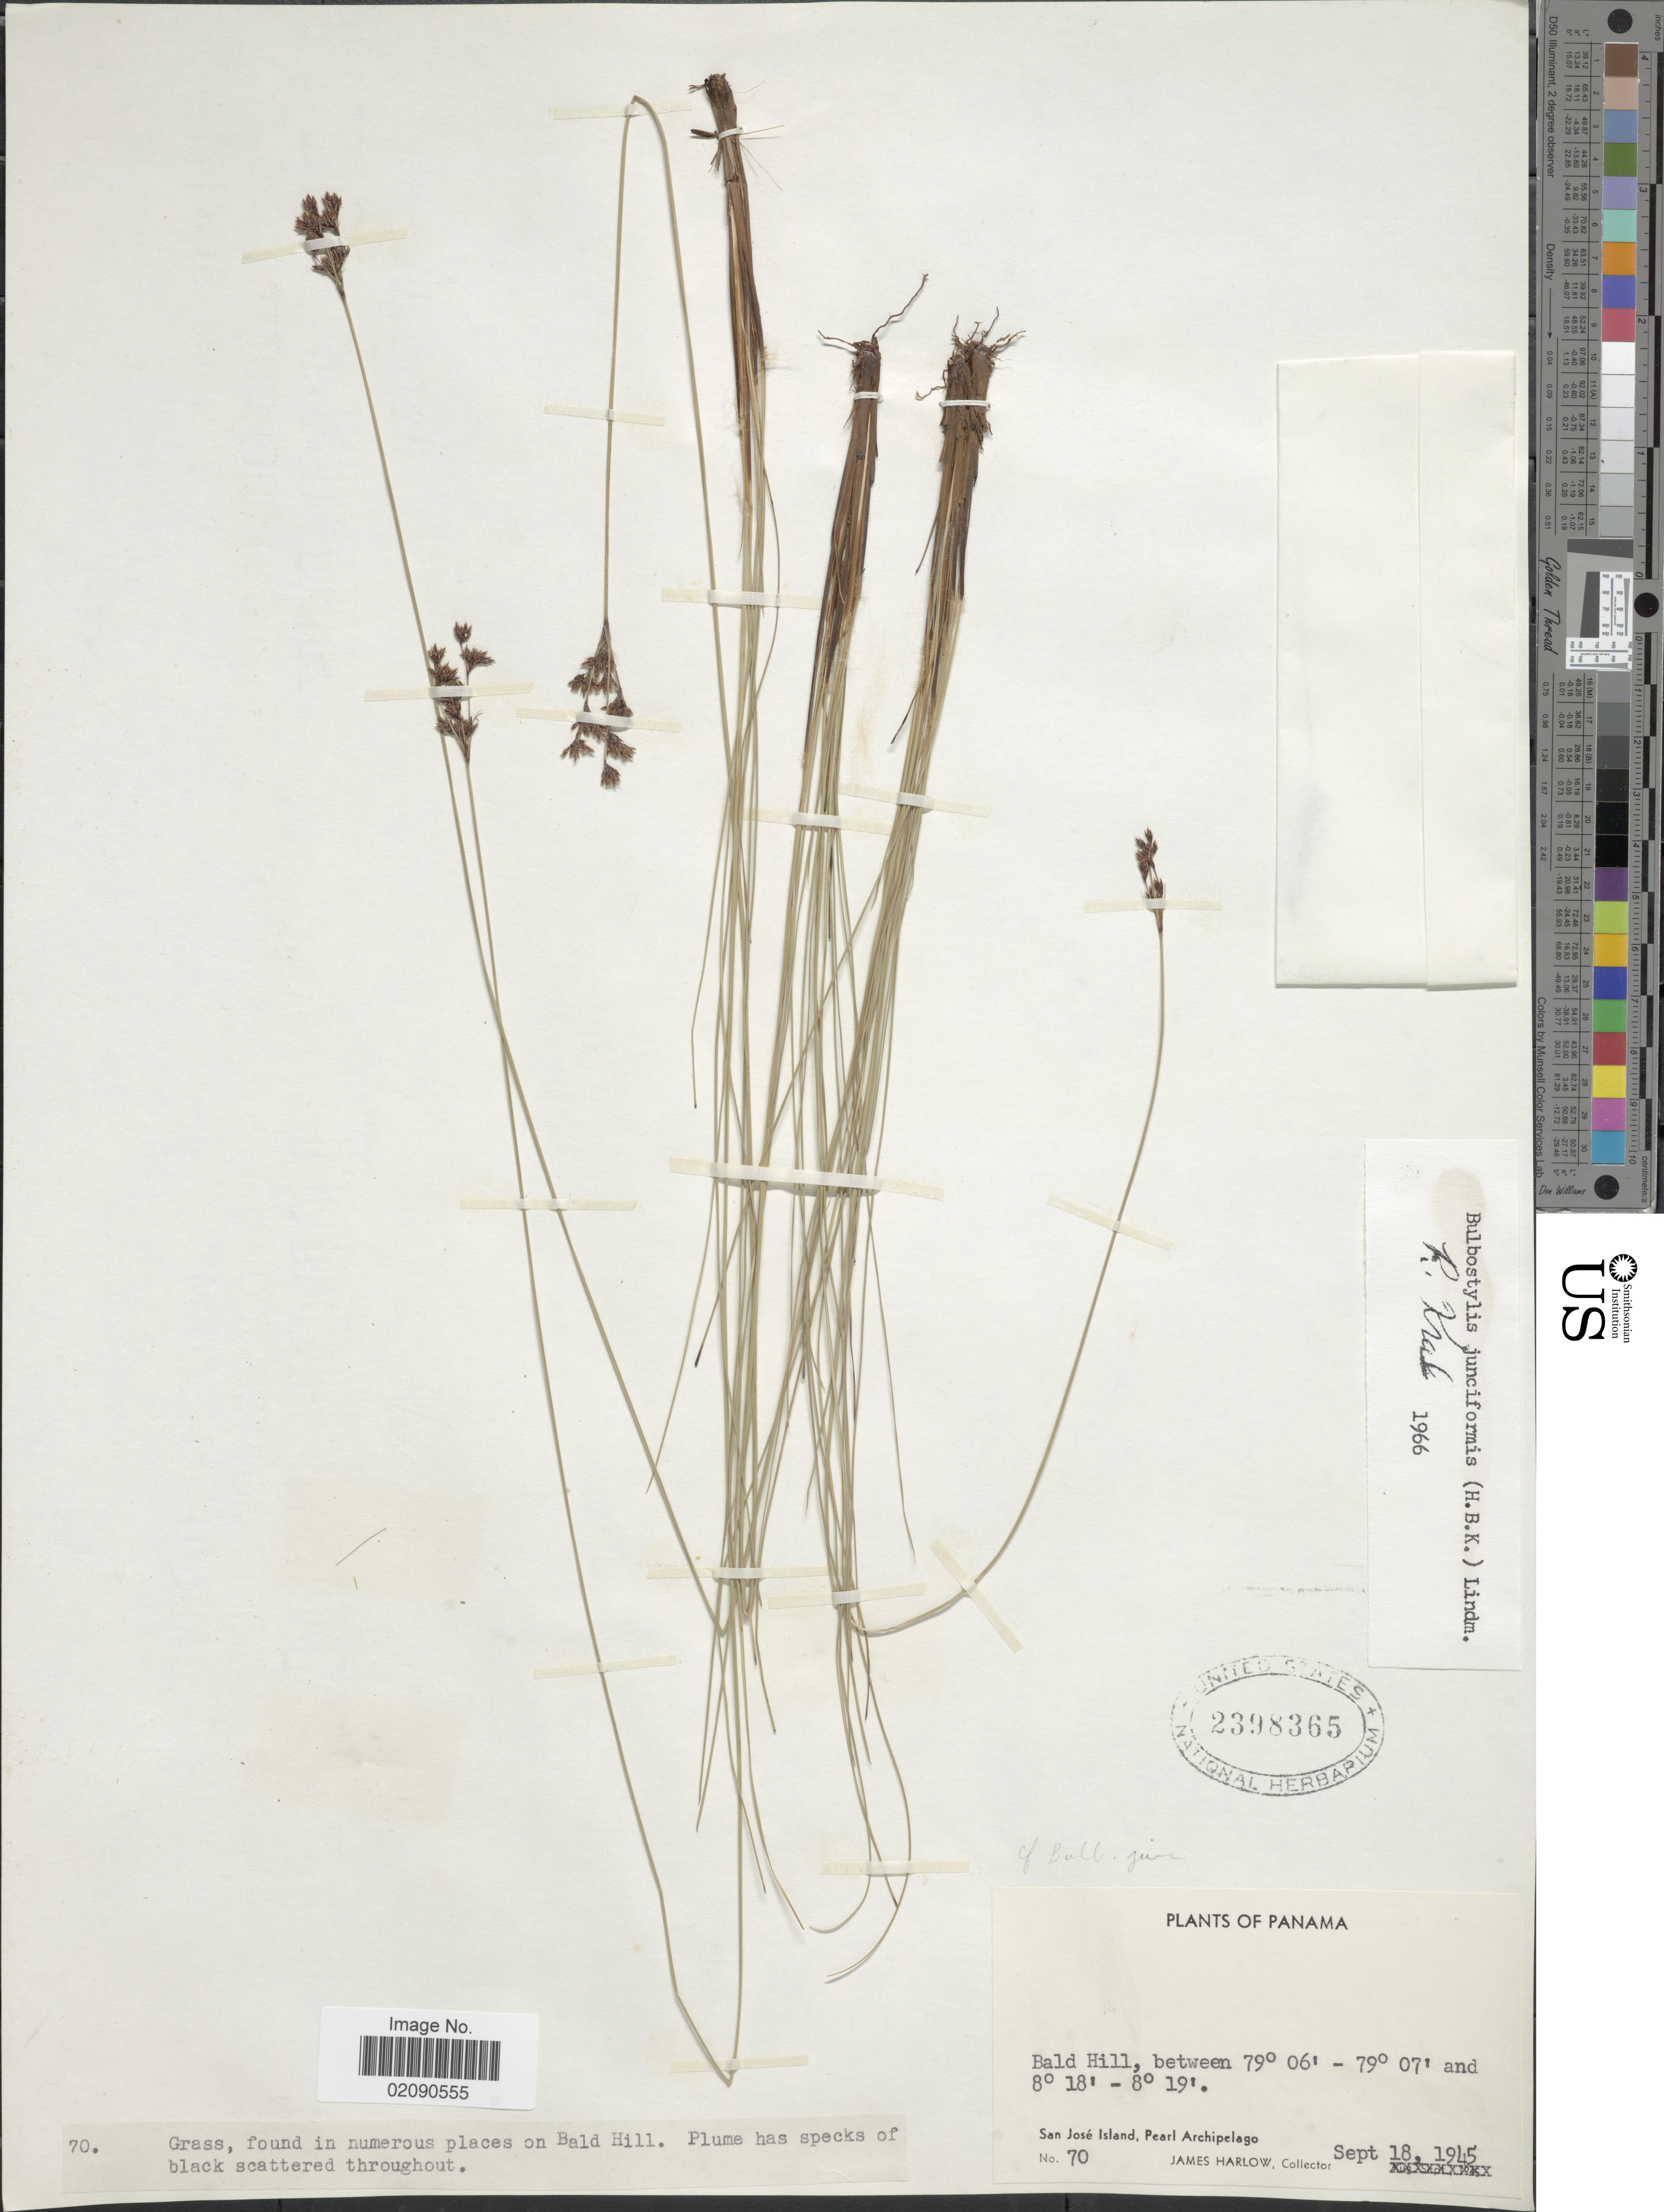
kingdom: Plantae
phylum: Tracheophyta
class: Liliopsida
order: Poales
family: Cyperaceae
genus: Bulbostylis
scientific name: Bulbostylis junciformis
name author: (Kunth) C.B. Clarke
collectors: J. Harlow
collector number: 70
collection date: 1945-09-18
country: Panama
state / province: Panamá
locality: Bald Hill, between , San José Island, Pearl Archipelago, Grass, found in numerous places on Bald Hill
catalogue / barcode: US 2398365